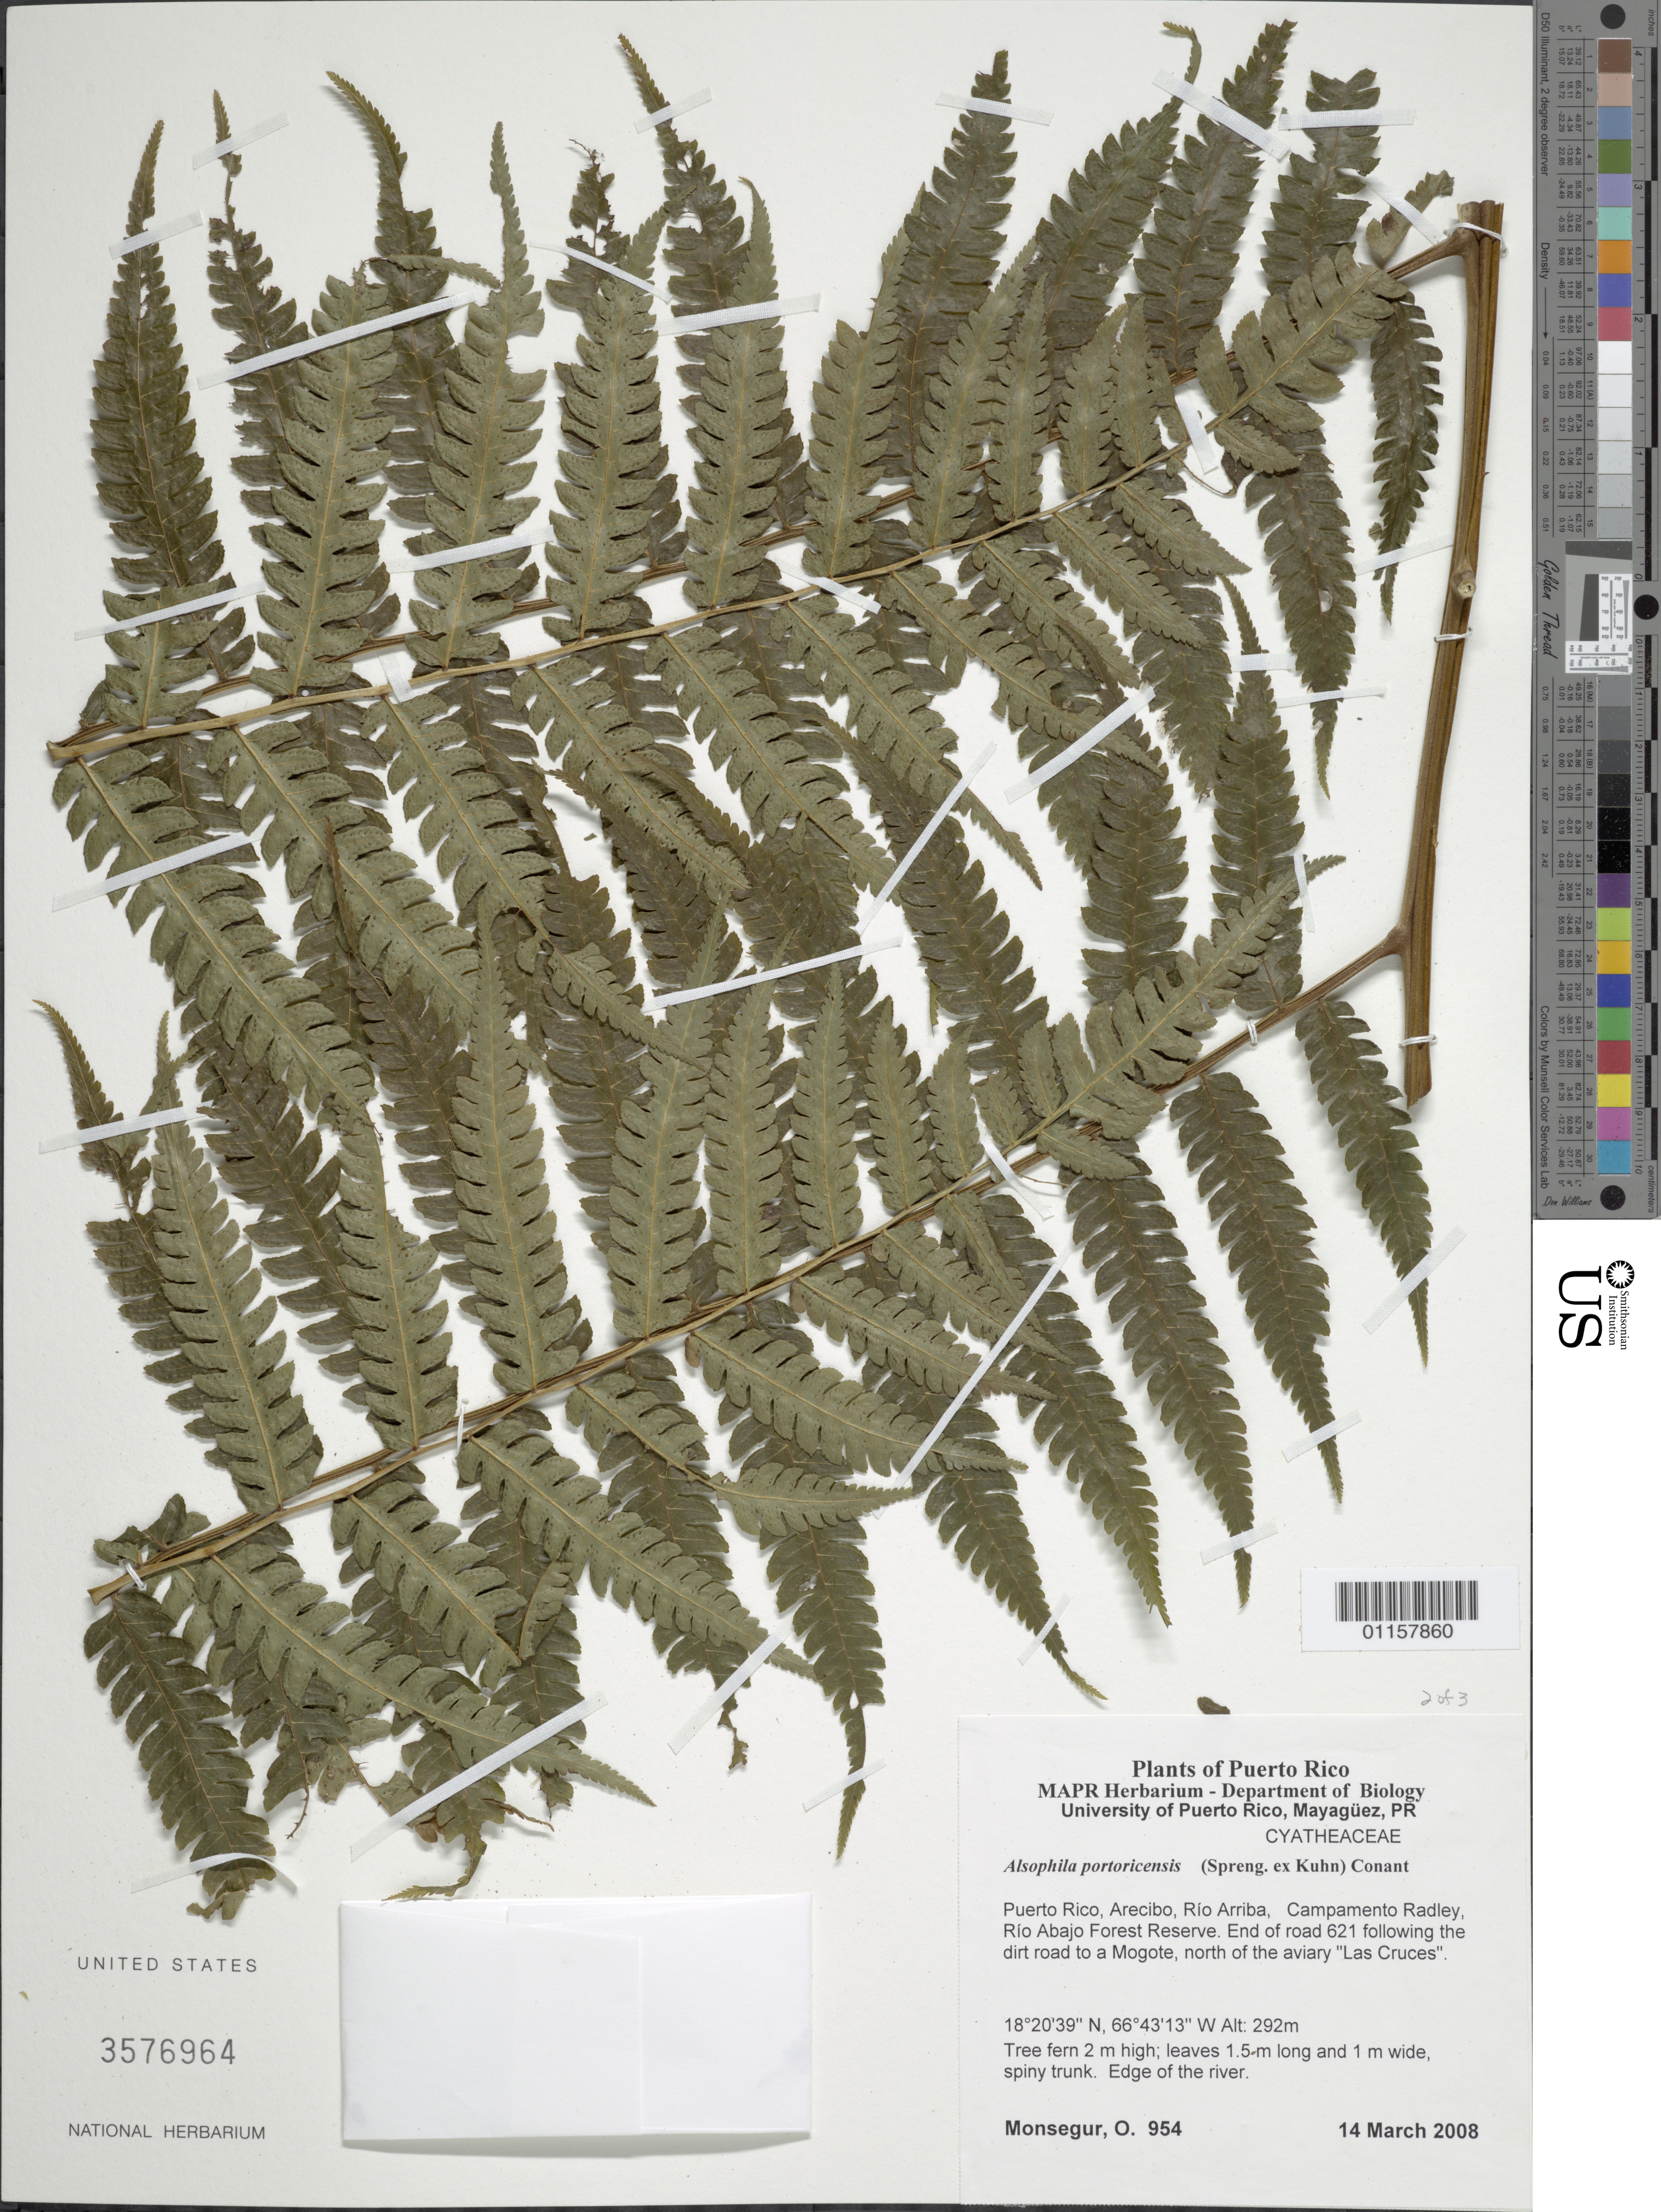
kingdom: Plantae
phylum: Tracheophyta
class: Polypodiopsida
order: Cyatheales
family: Cyatheaceae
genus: Alsophila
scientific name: Alsophila portoricensis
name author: (Spreng. ex Kuhn) D.S. Conant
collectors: O. Monsegur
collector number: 954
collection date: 2008-03-14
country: Puerto Rico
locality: Arecibo, Río Arriba. Campamento Radley, Río Abajo Forest Reserve. End of road 621 following the dirt road to a Mogote, N of the aviary "Las Cruces".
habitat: Edge of the river.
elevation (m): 292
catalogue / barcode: US 3576964